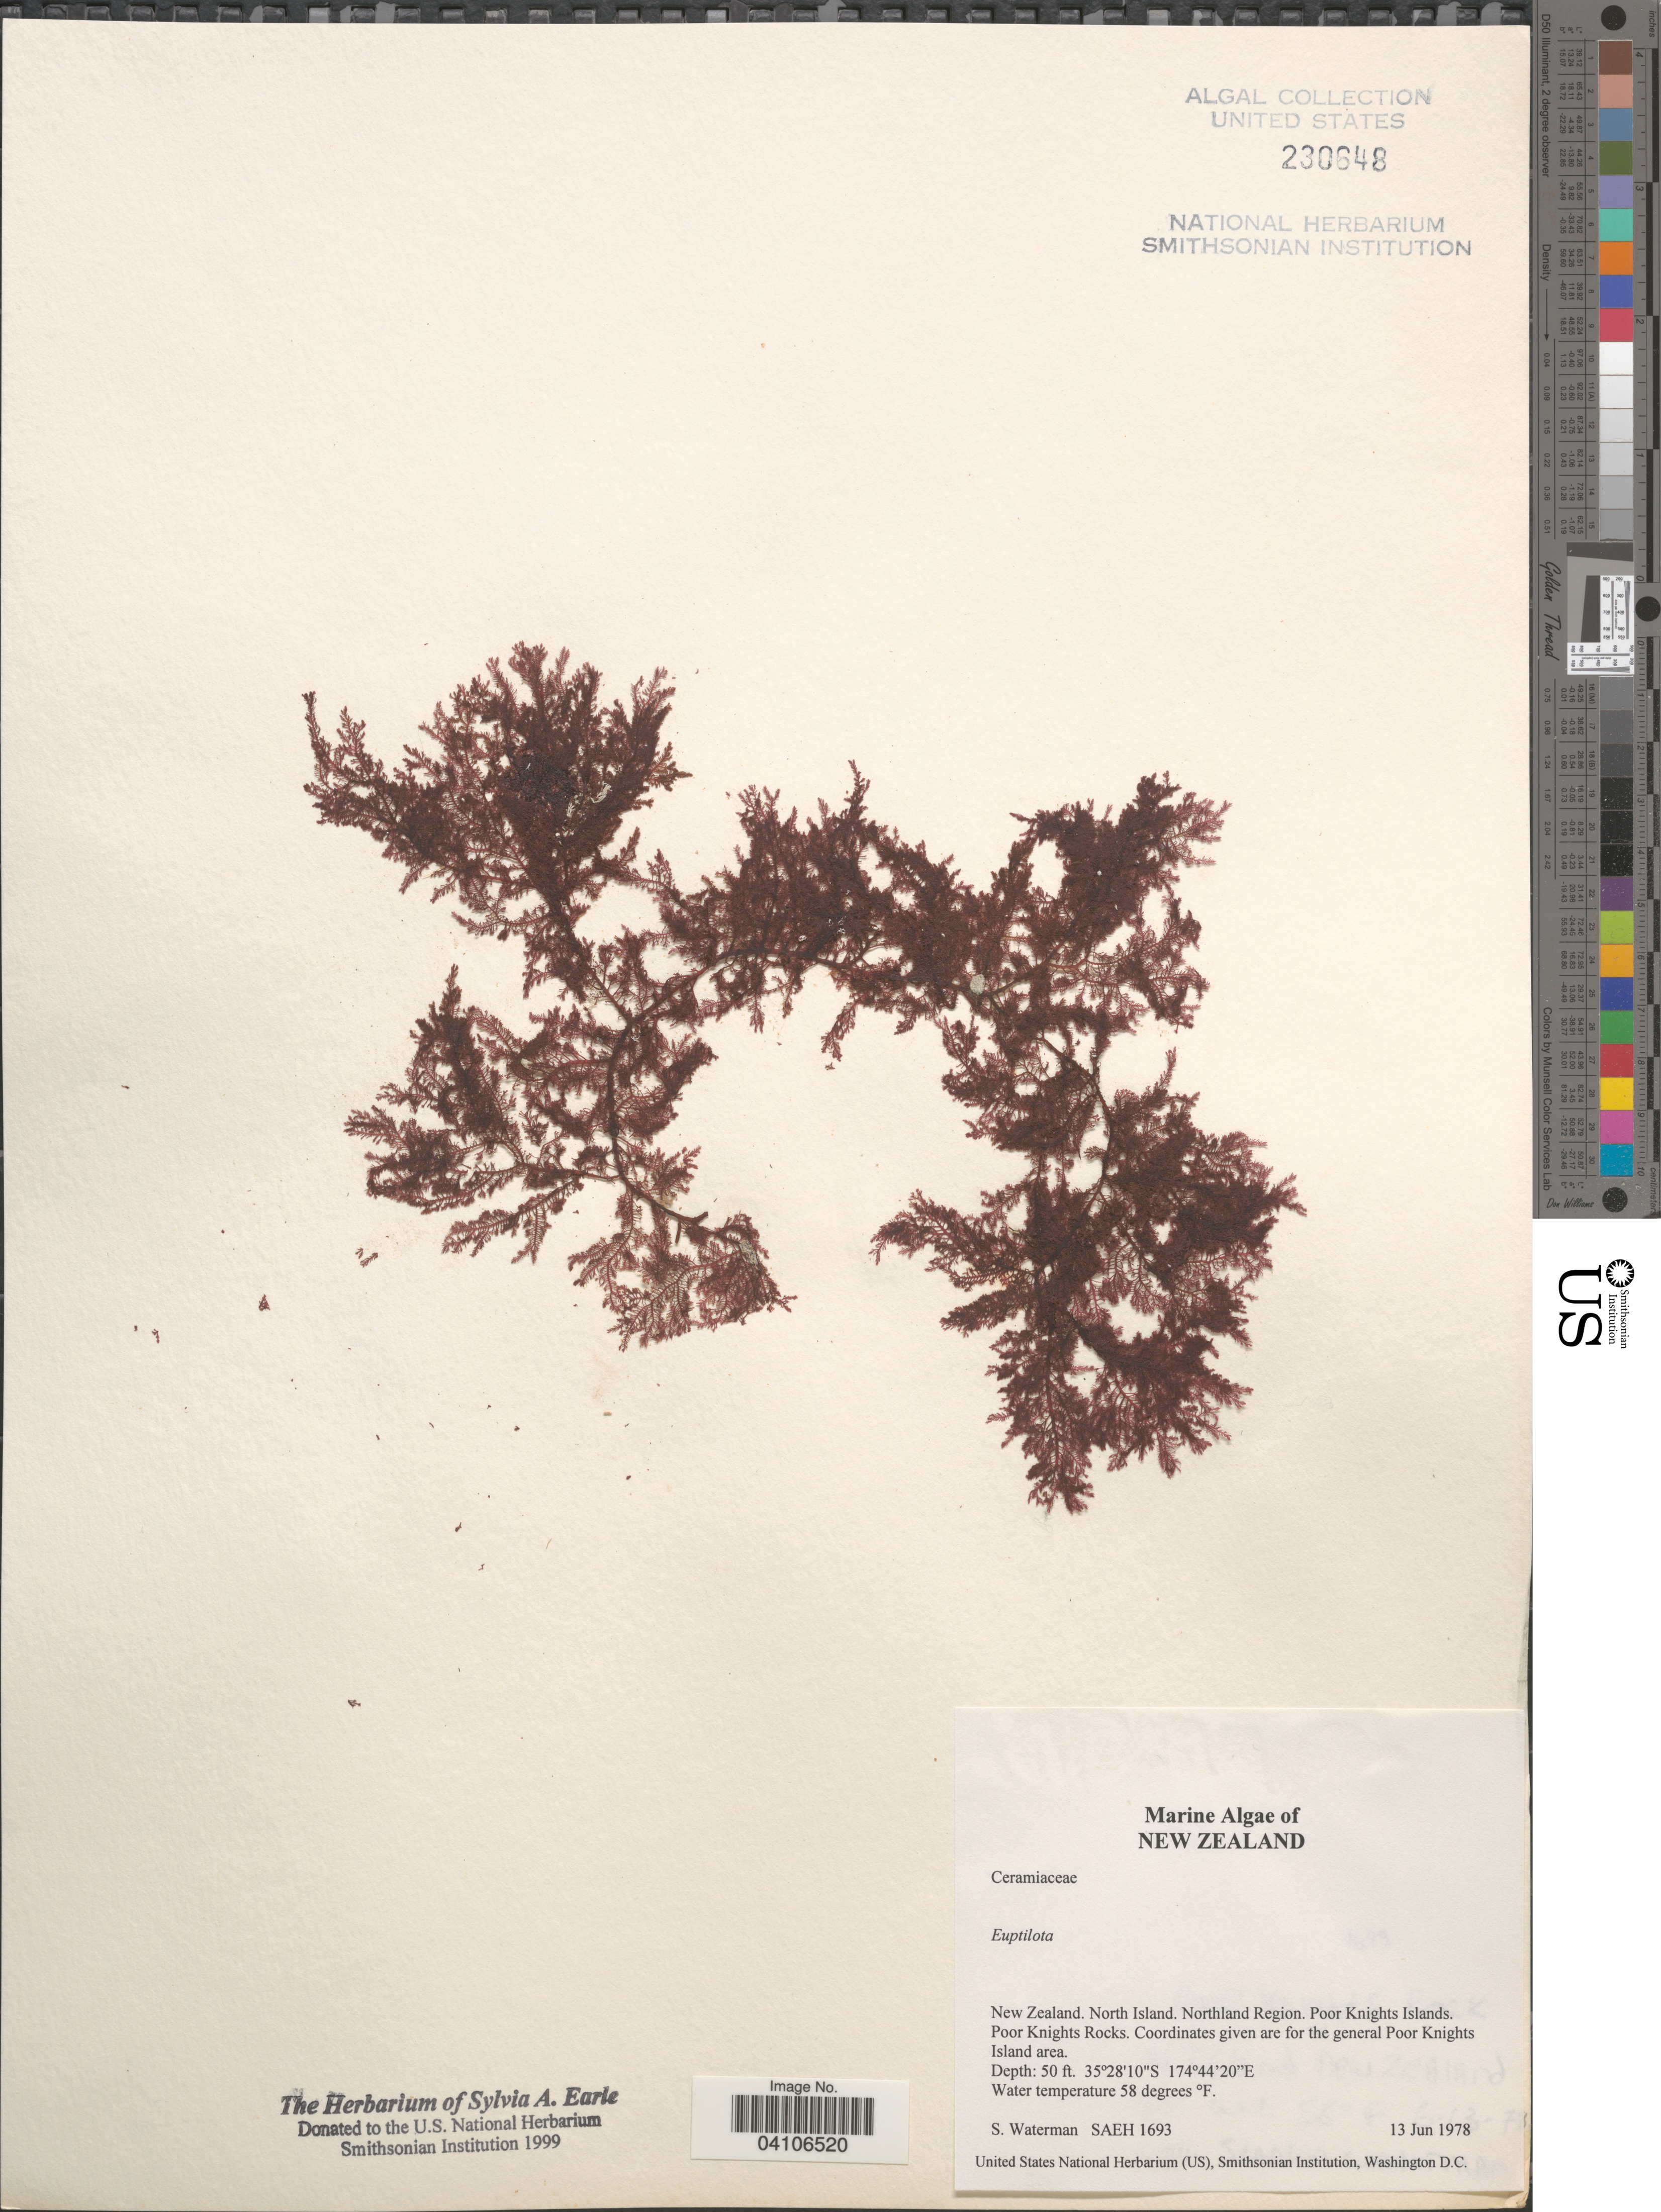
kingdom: Plantae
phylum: Rhodophyta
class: Florideophyceae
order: Ceramiales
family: Callithamniaceae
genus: Euptilota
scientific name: Euptilota sp.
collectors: S. Waterman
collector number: SAEH1693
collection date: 1978-06-13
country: New Zealand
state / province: Northland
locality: North Island. Northland Region. Poor Knights Islands. Poor Knights Rocks. Coordinates given are for the general Poor Knights Island area.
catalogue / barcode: US 230648